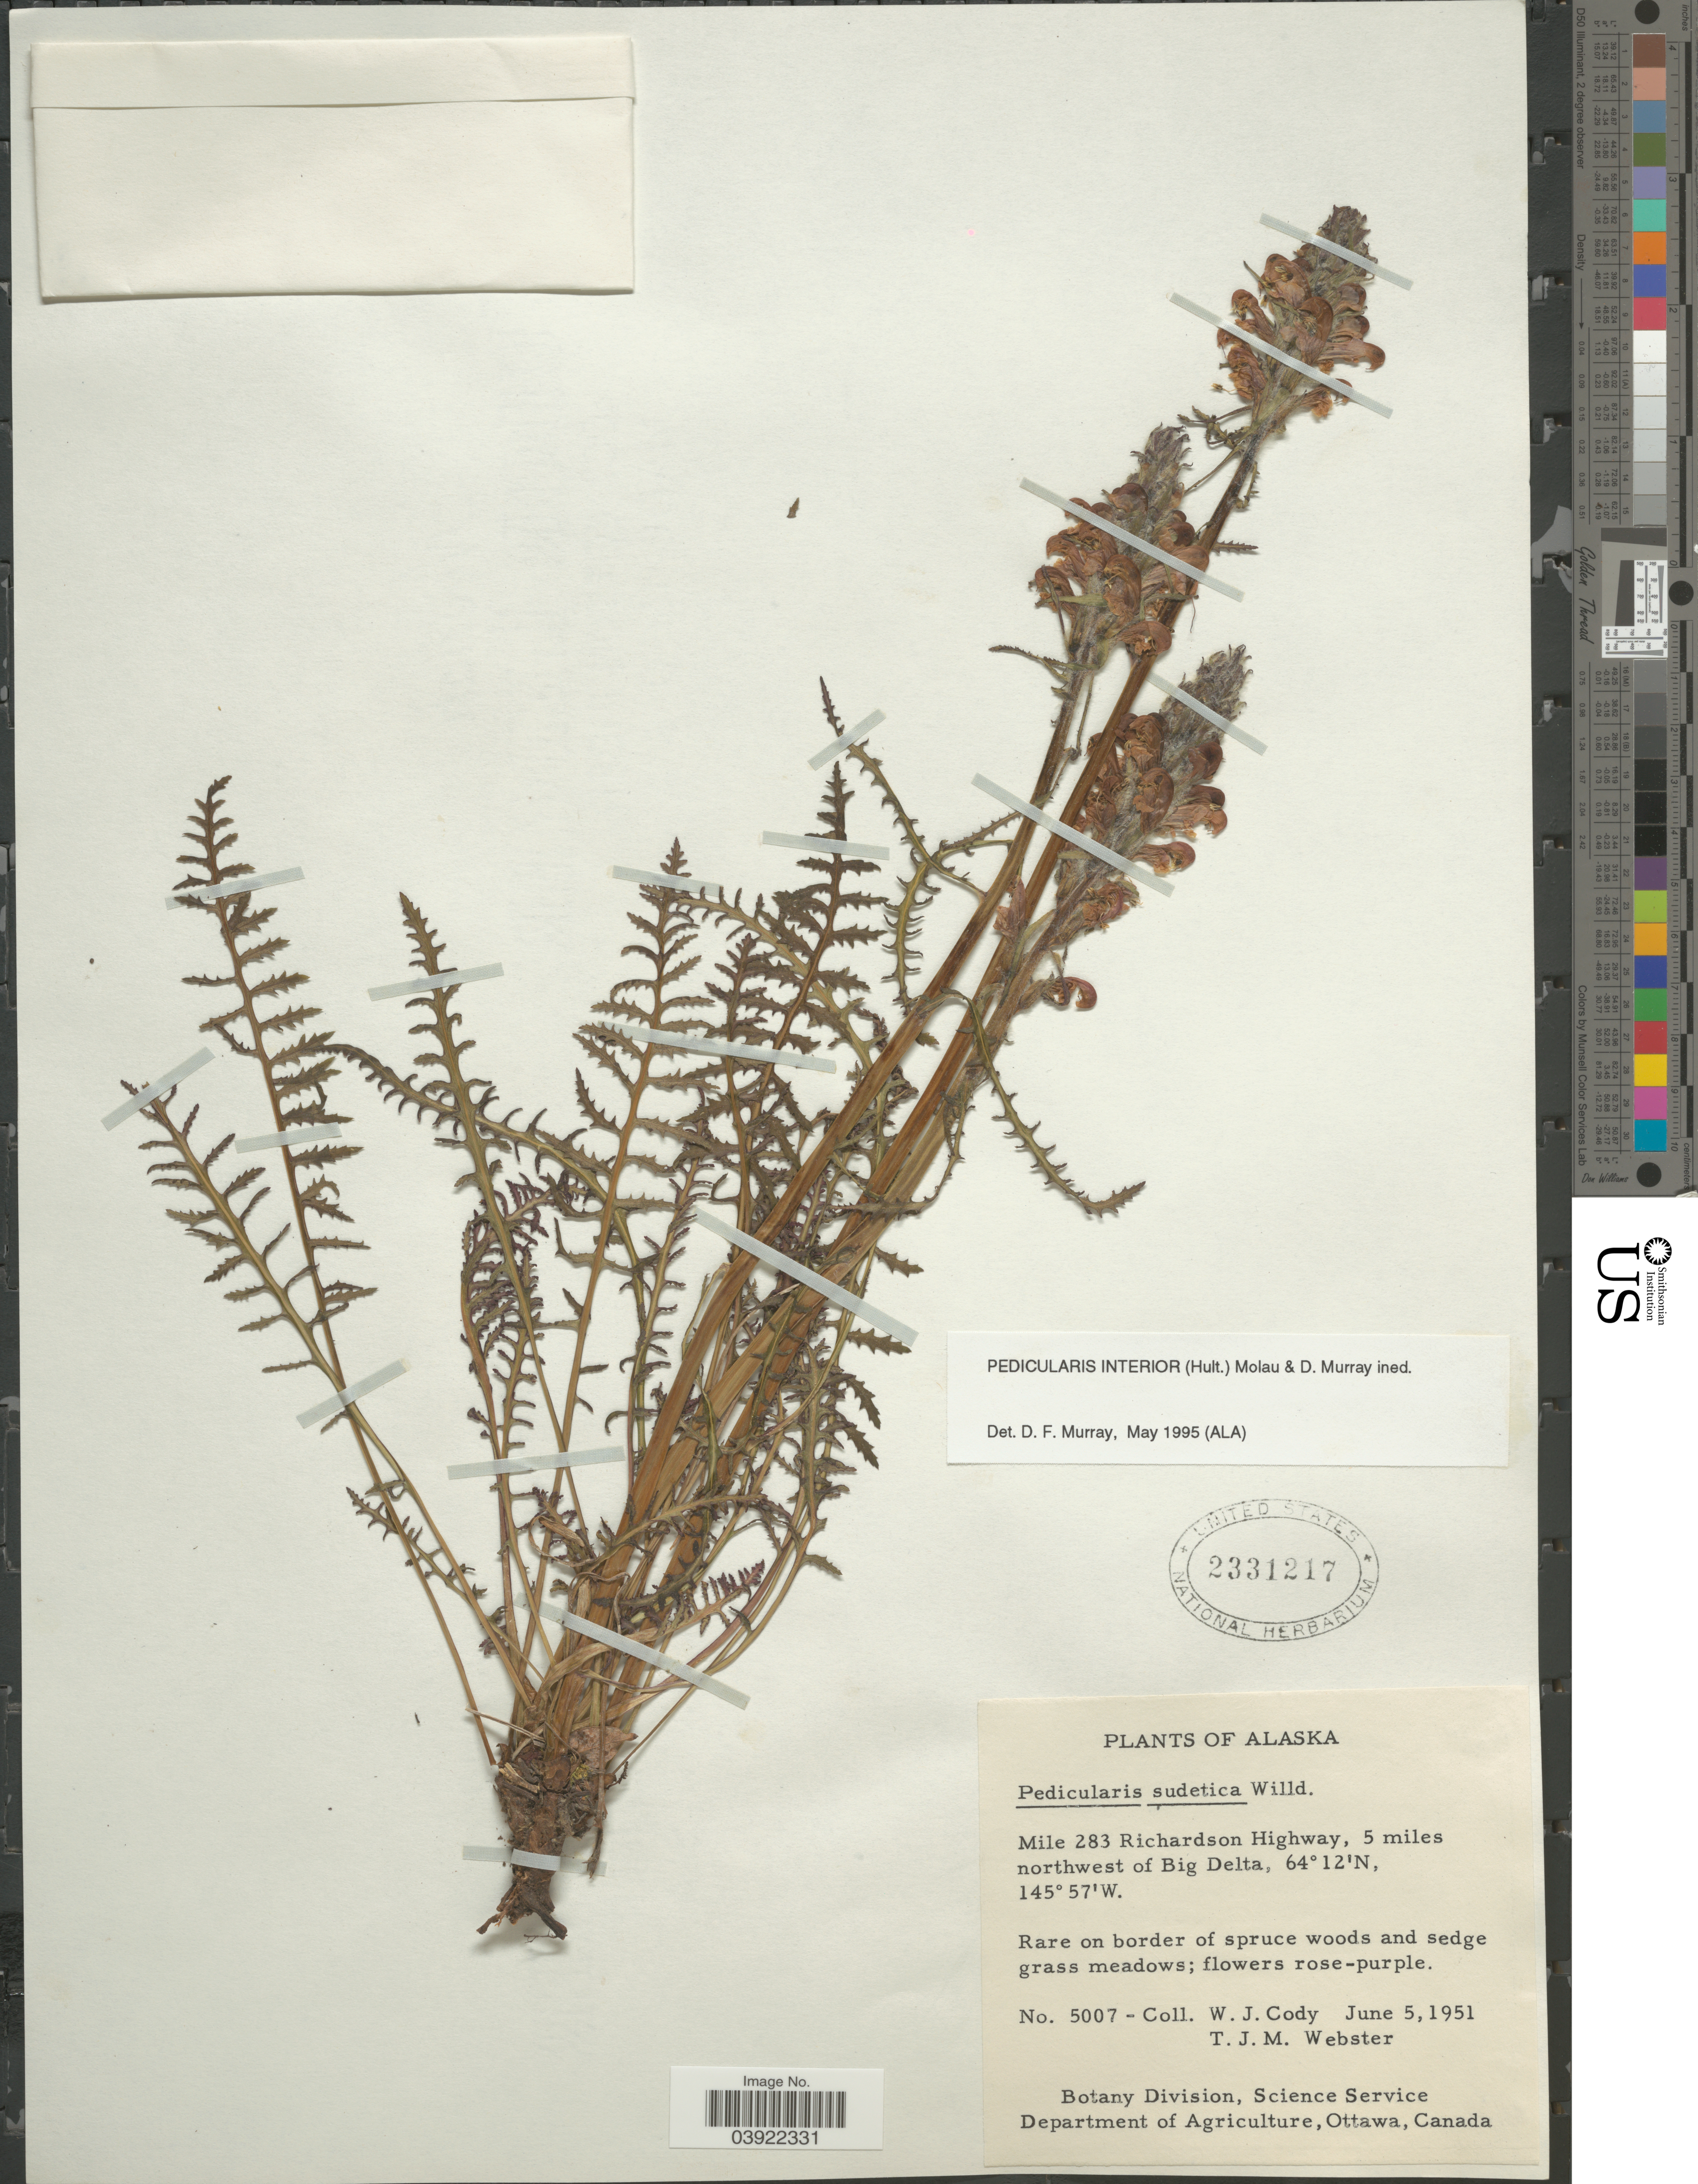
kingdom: Plantae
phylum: Tracheophyta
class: Magnoliopsida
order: Lamiales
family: Orobanchaceae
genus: Pedicularis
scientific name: Pedicularis interior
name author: (Hultén) Molau & D.F. Murray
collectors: W. Cody & T. J. Webster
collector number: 5007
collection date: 1951-06-05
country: United States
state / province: Alaska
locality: Mile 283 Richardson Highway, 5 miles northwest of Big Delta.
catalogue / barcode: US 2331217